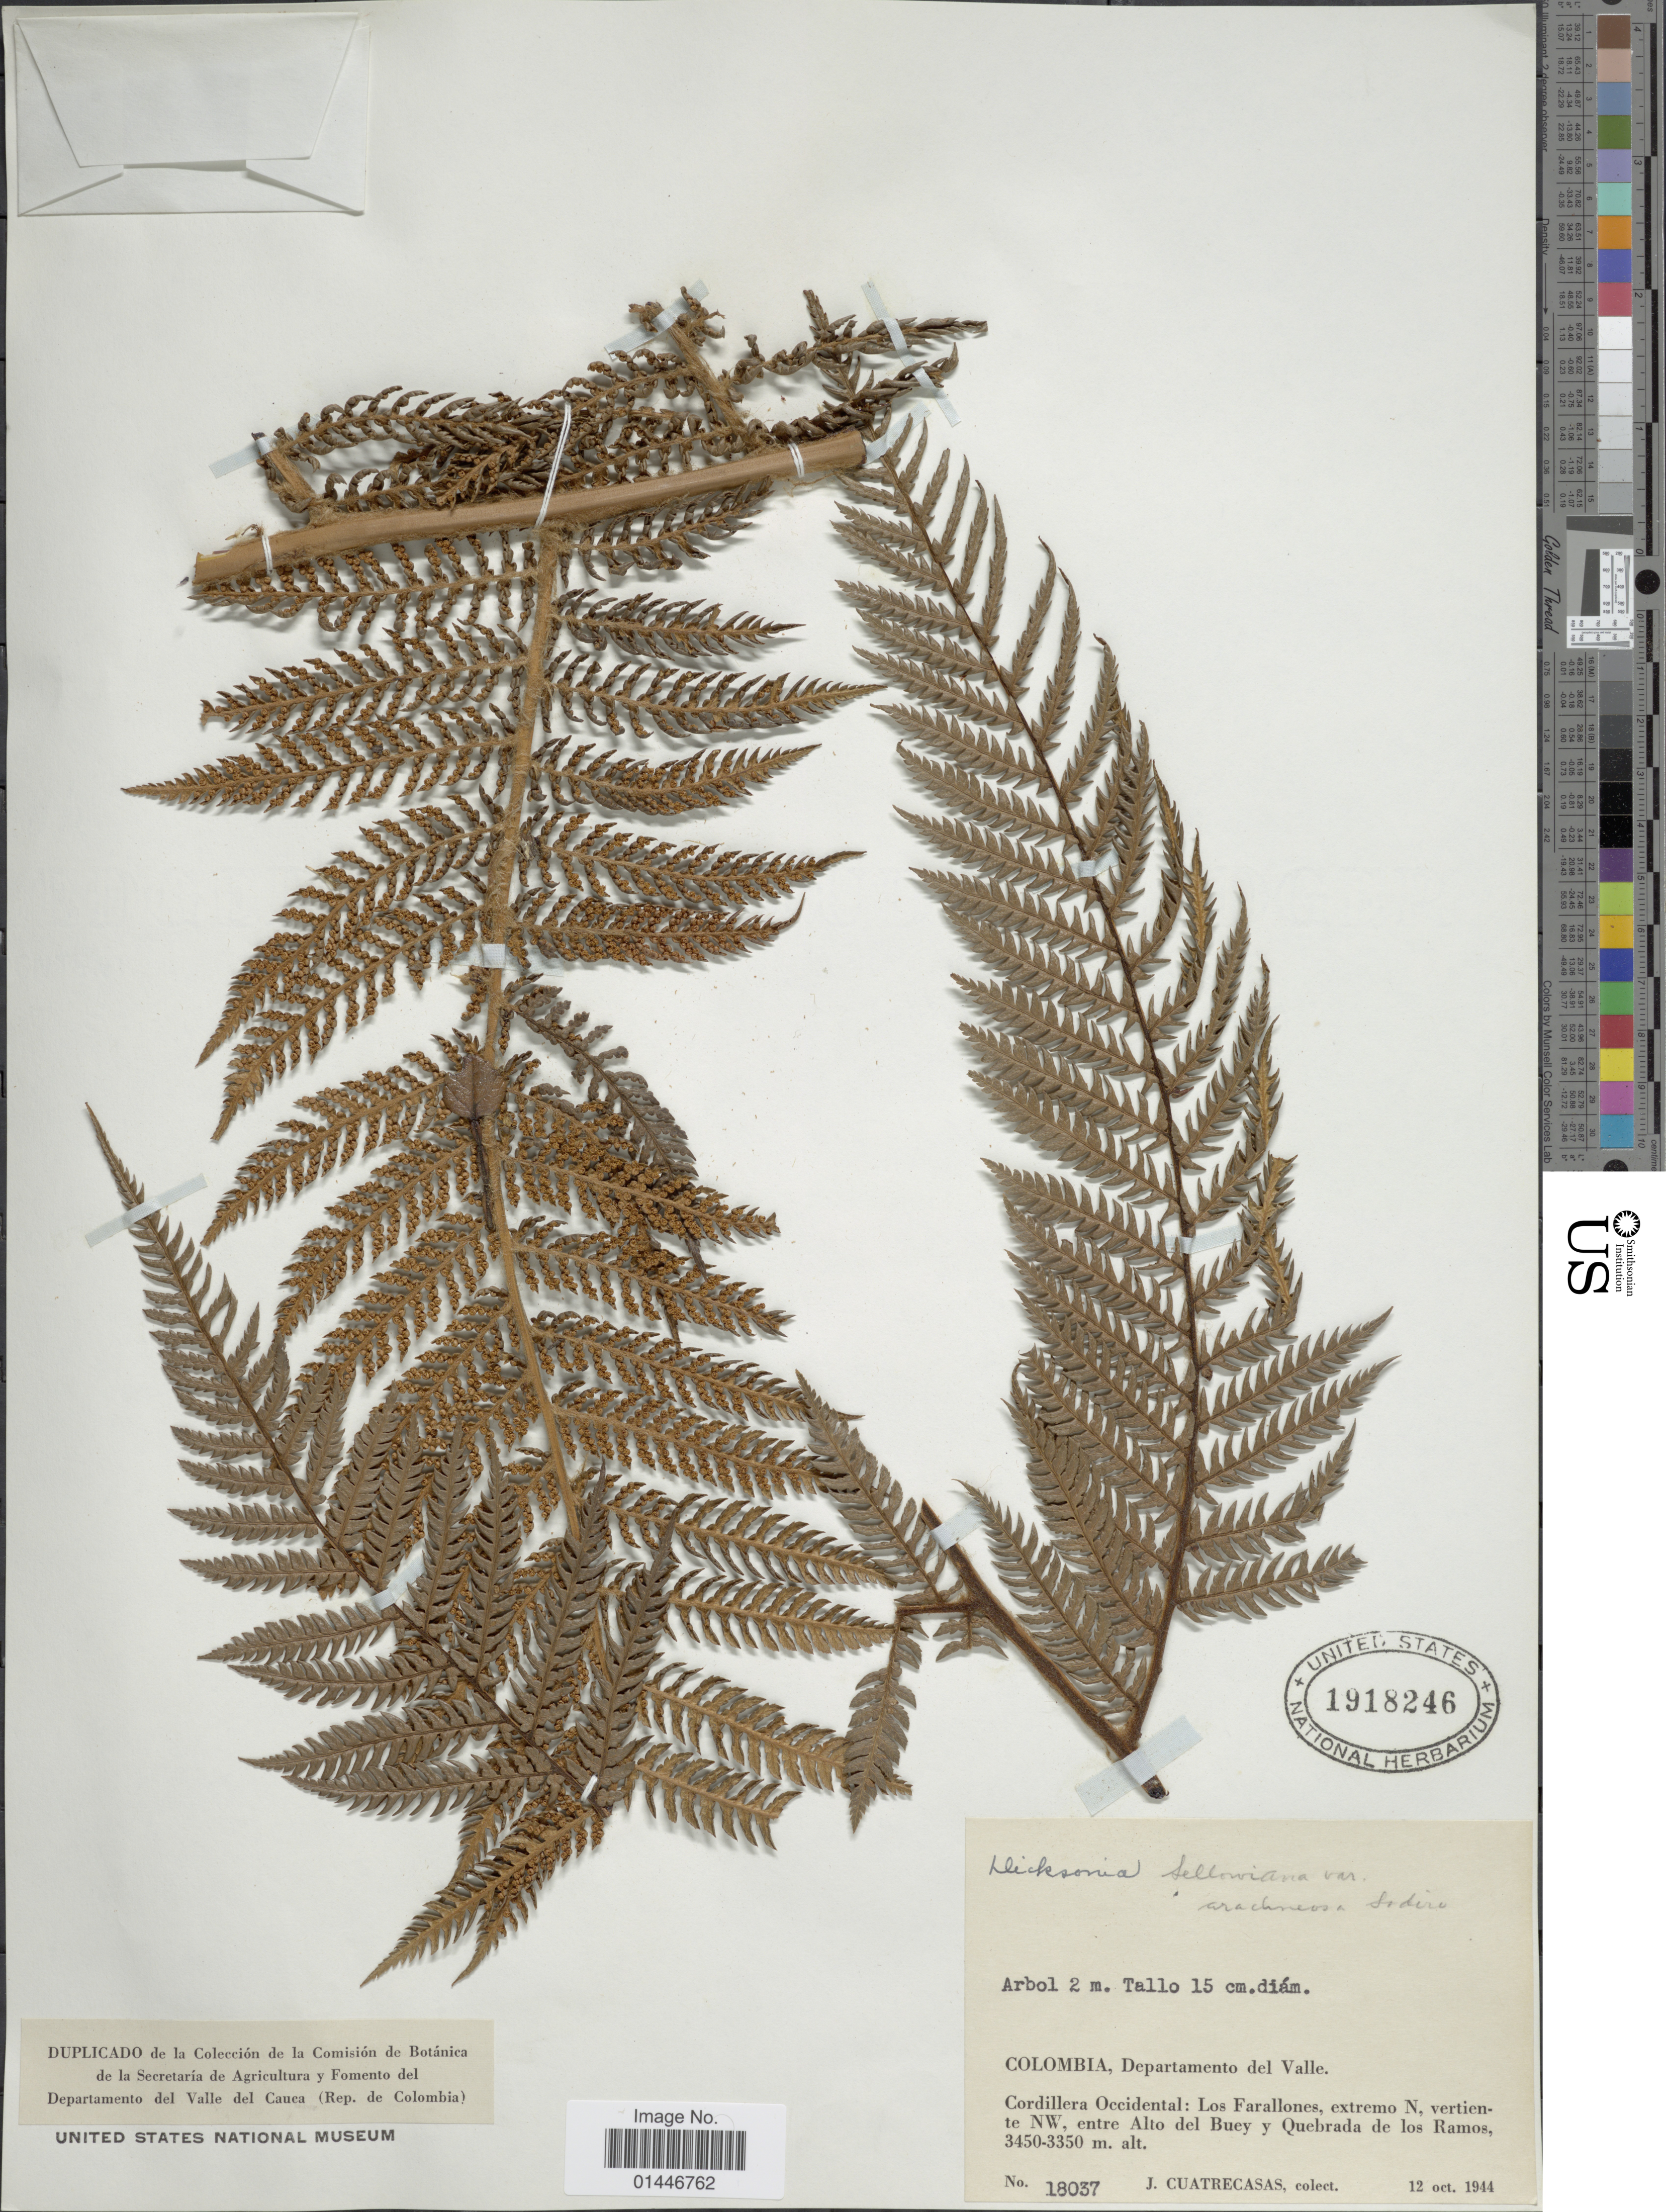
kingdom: Plantae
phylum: Tracheophyta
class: Polypodiopsida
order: Cyatheales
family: Dicksoniaceae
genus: Dicksonia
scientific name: Dicksonia karsteniana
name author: Klotzsch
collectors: J. Cuatrecasas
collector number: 18037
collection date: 1944-10-12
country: Colombia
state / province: Valle del Cauca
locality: Cordillera Occidental, Los Farallones, extremo N, vertiente NW, entre Alto del Buey y Quebrada de los Ramos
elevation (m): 3350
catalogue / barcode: US 1918246